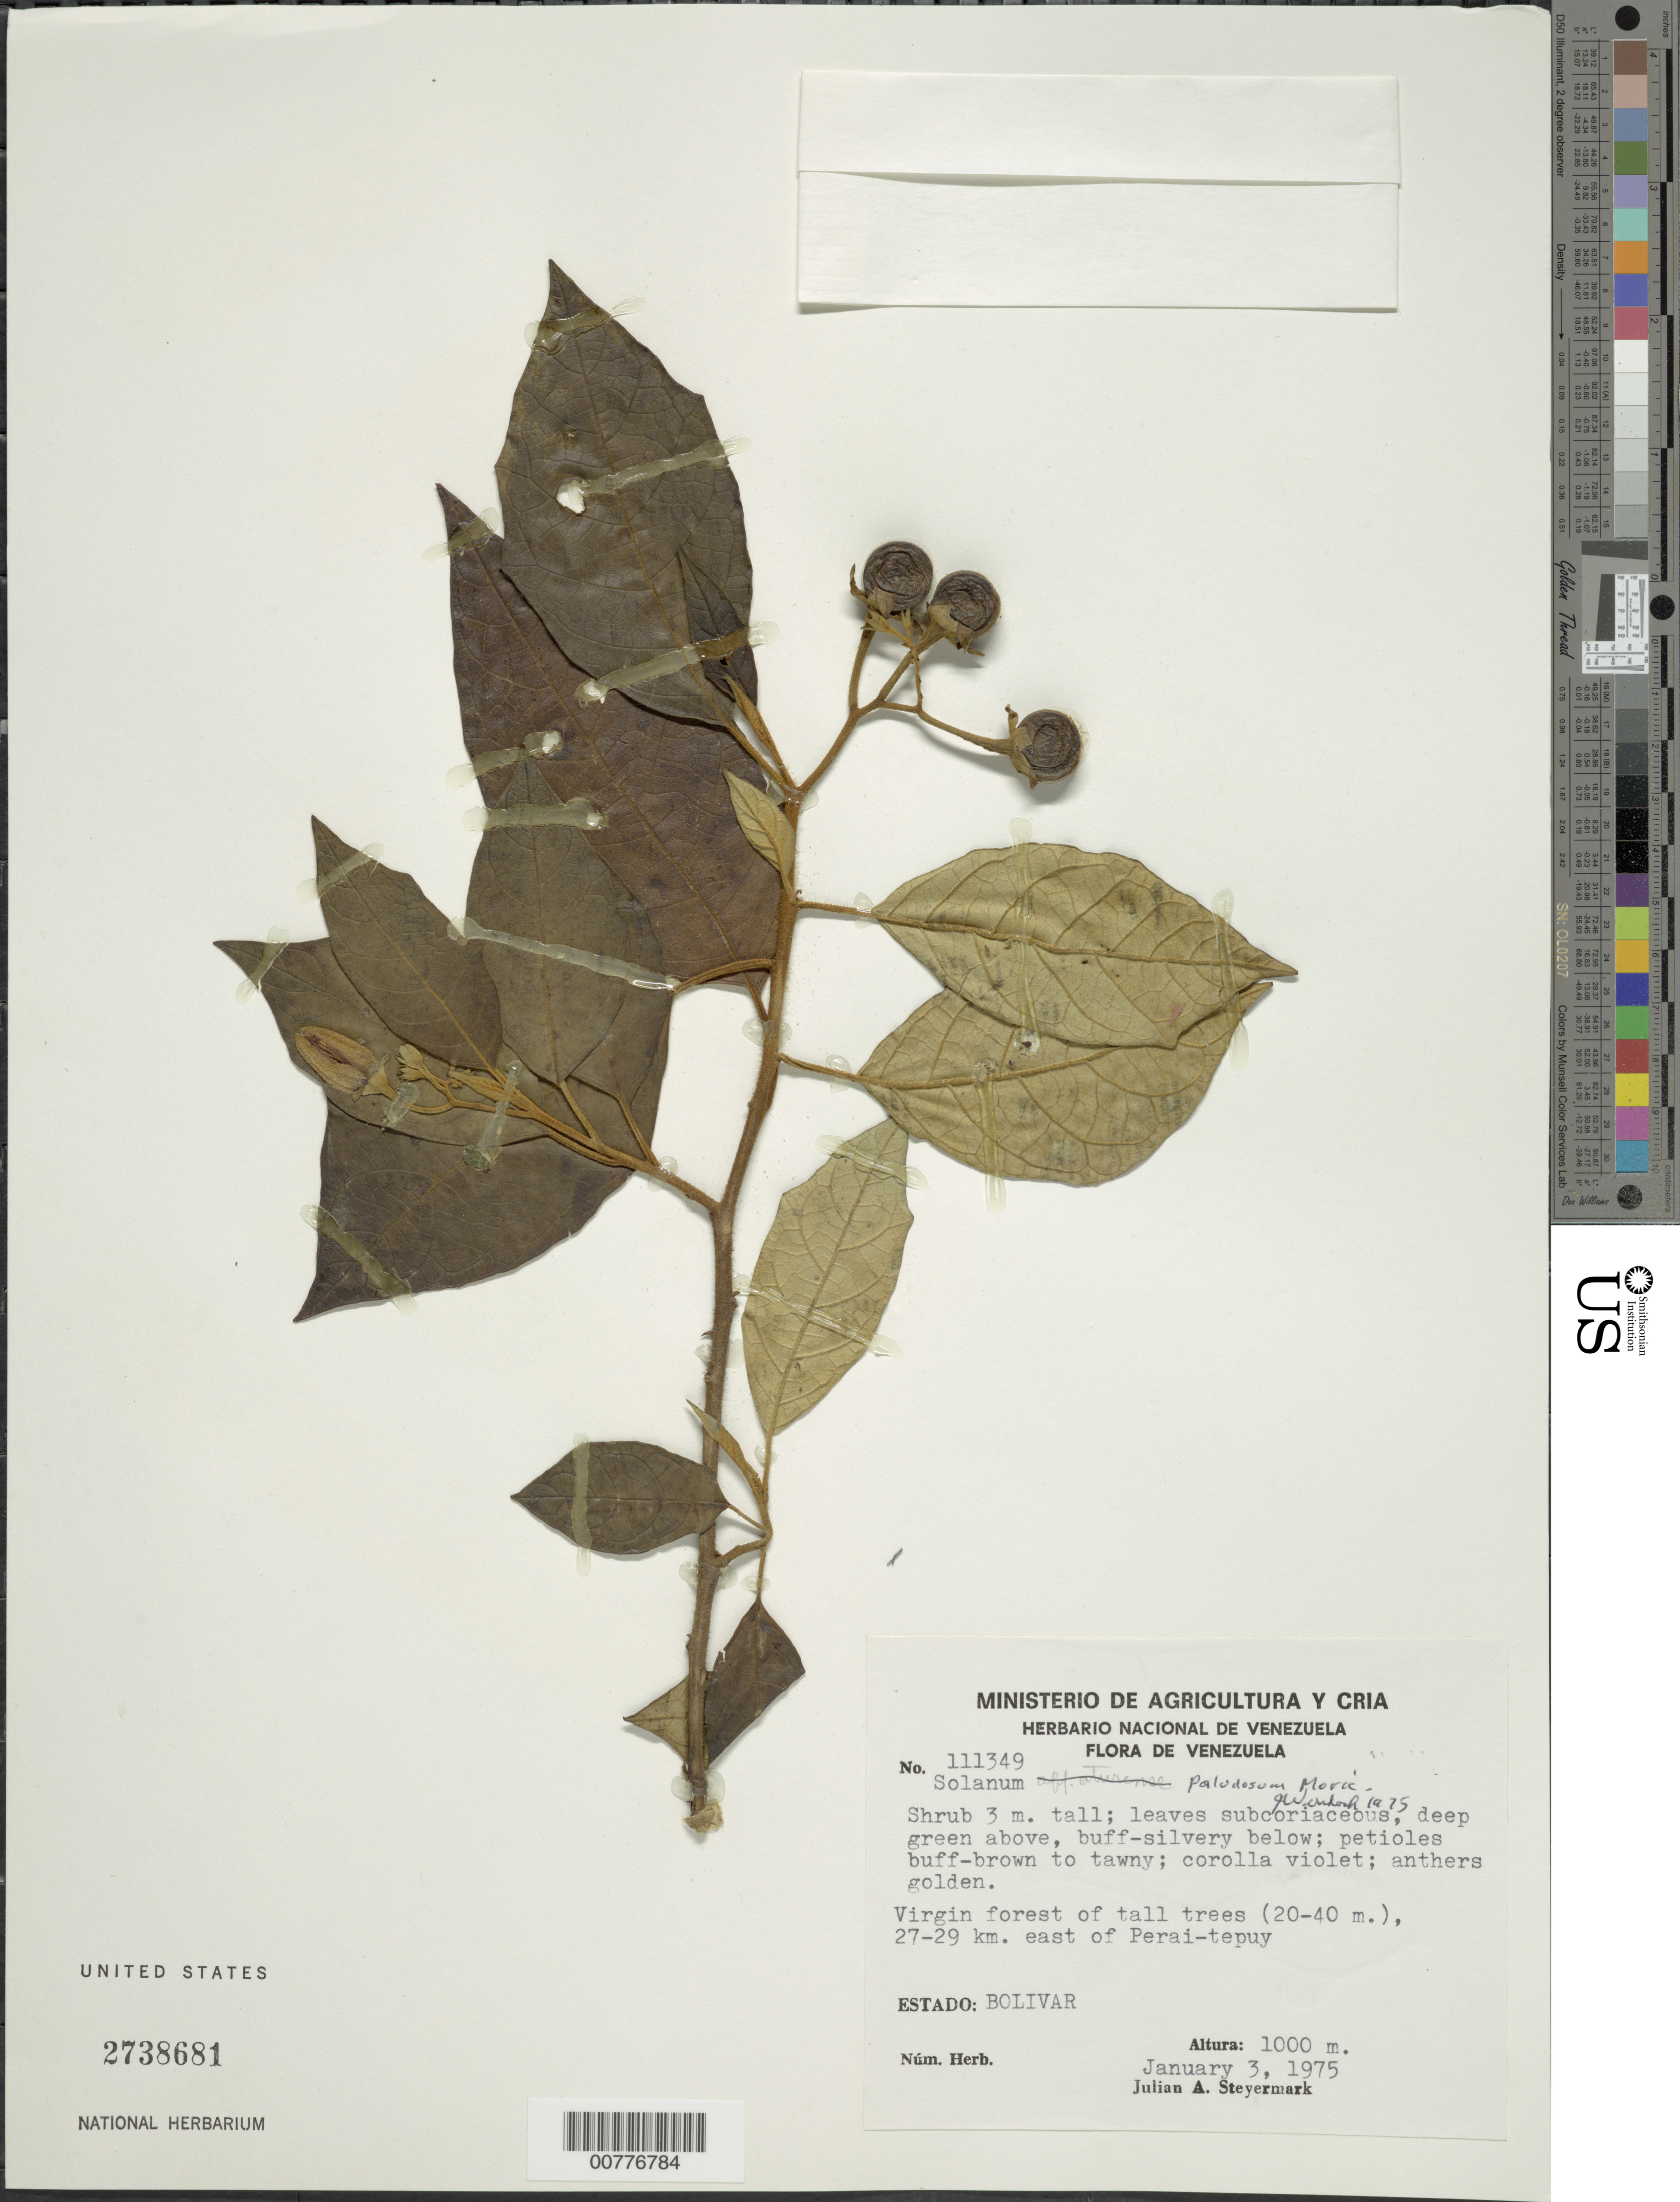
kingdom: Plantae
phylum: Tracheophyta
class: Magnoliopsida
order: Solanales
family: Solanaceae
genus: Solanum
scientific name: Solanum paludosum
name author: Moric.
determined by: Wurdack, John J., (US), US (UNITED STATES)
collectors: J. Steyermark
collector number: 111349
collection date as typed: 1 Jan 1975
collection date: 1975-01-01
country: Venezuela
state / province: Bolívar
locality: Perai-tepuy, 27-29 km E of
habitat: Tall virgin forest (20-40 m).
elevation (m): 1000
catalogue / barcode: US 2738681